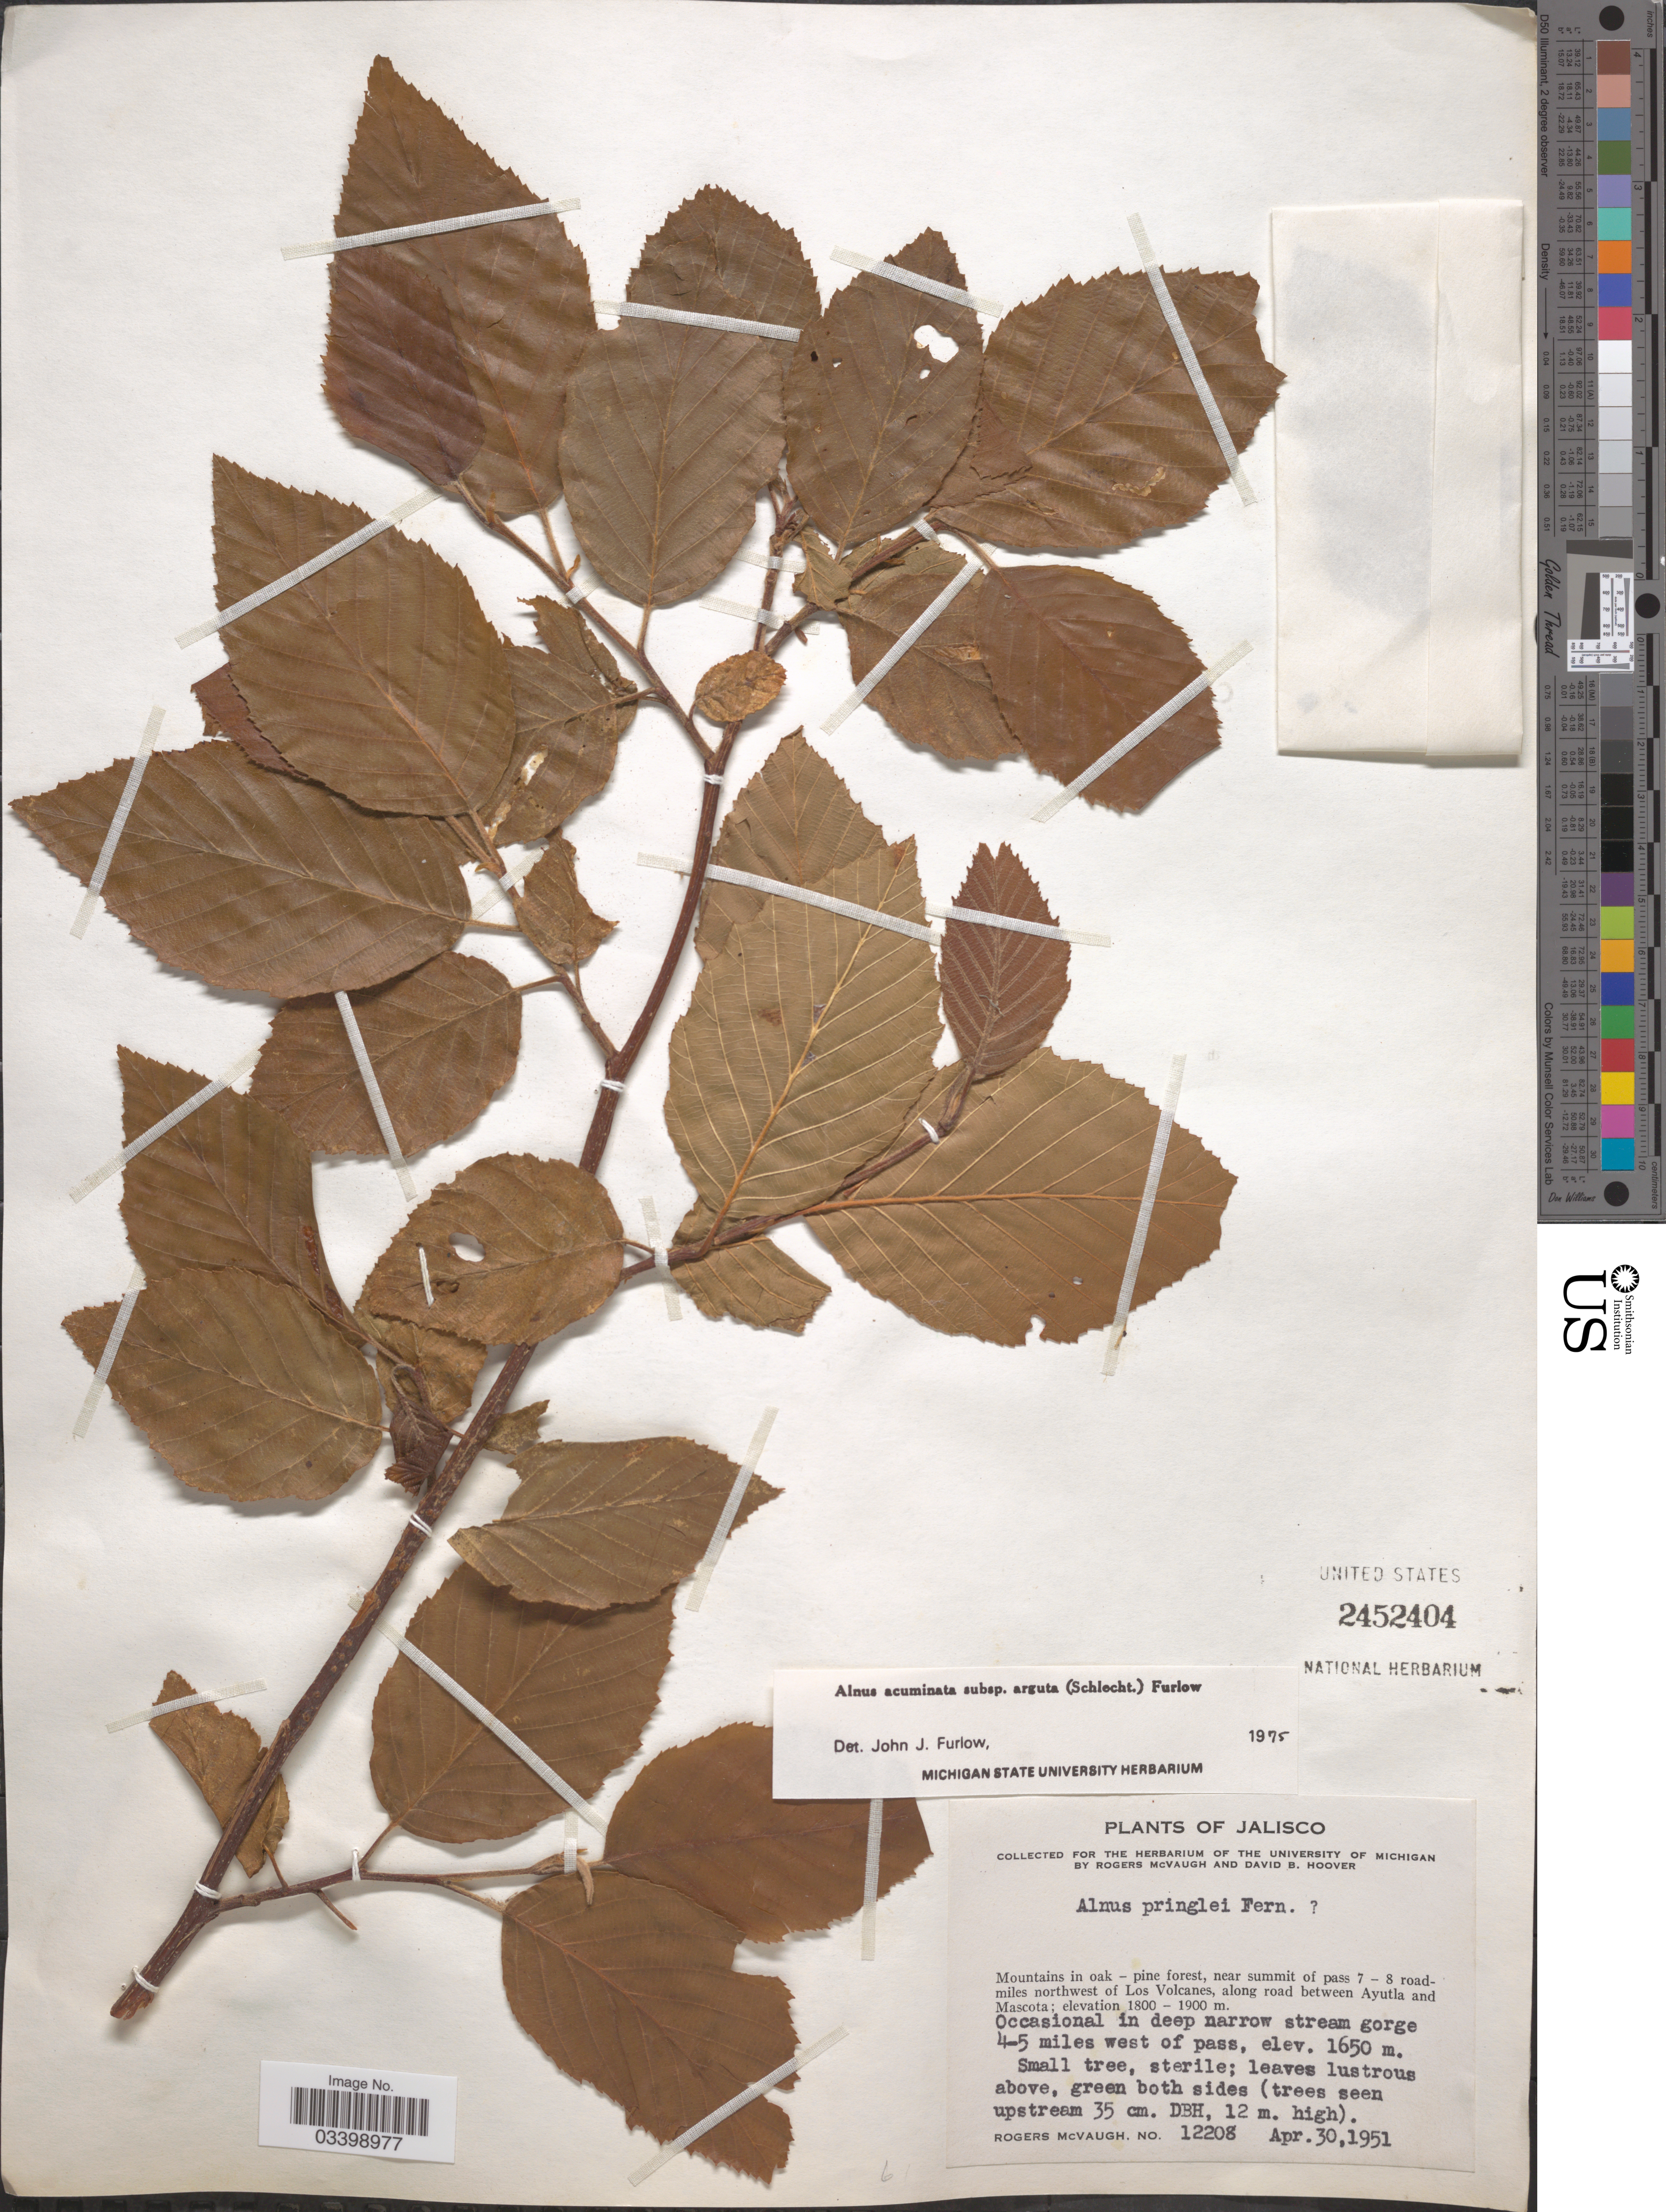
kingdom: Plantae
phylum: Tracheophyta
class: Magnoliopsida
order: Fagales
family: Betulaceae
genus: Alnus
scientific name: Alnus acuminata subsp. arguta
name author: (Schltdl.) Furlow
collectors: R. McVaugh & D. B. Hoover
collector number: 12208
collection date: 1951-04-30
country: Mexico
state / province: Jalisco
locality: Mountains in oak - pine forest, near summit of pass 7 - 8 roadmiles northwest of Los Volcanes, along road between Ayutla and Mascota. Occasional in deep narrow stream gorge 4-5 miles west of pass.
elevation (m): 1650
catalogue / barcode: US 2452404